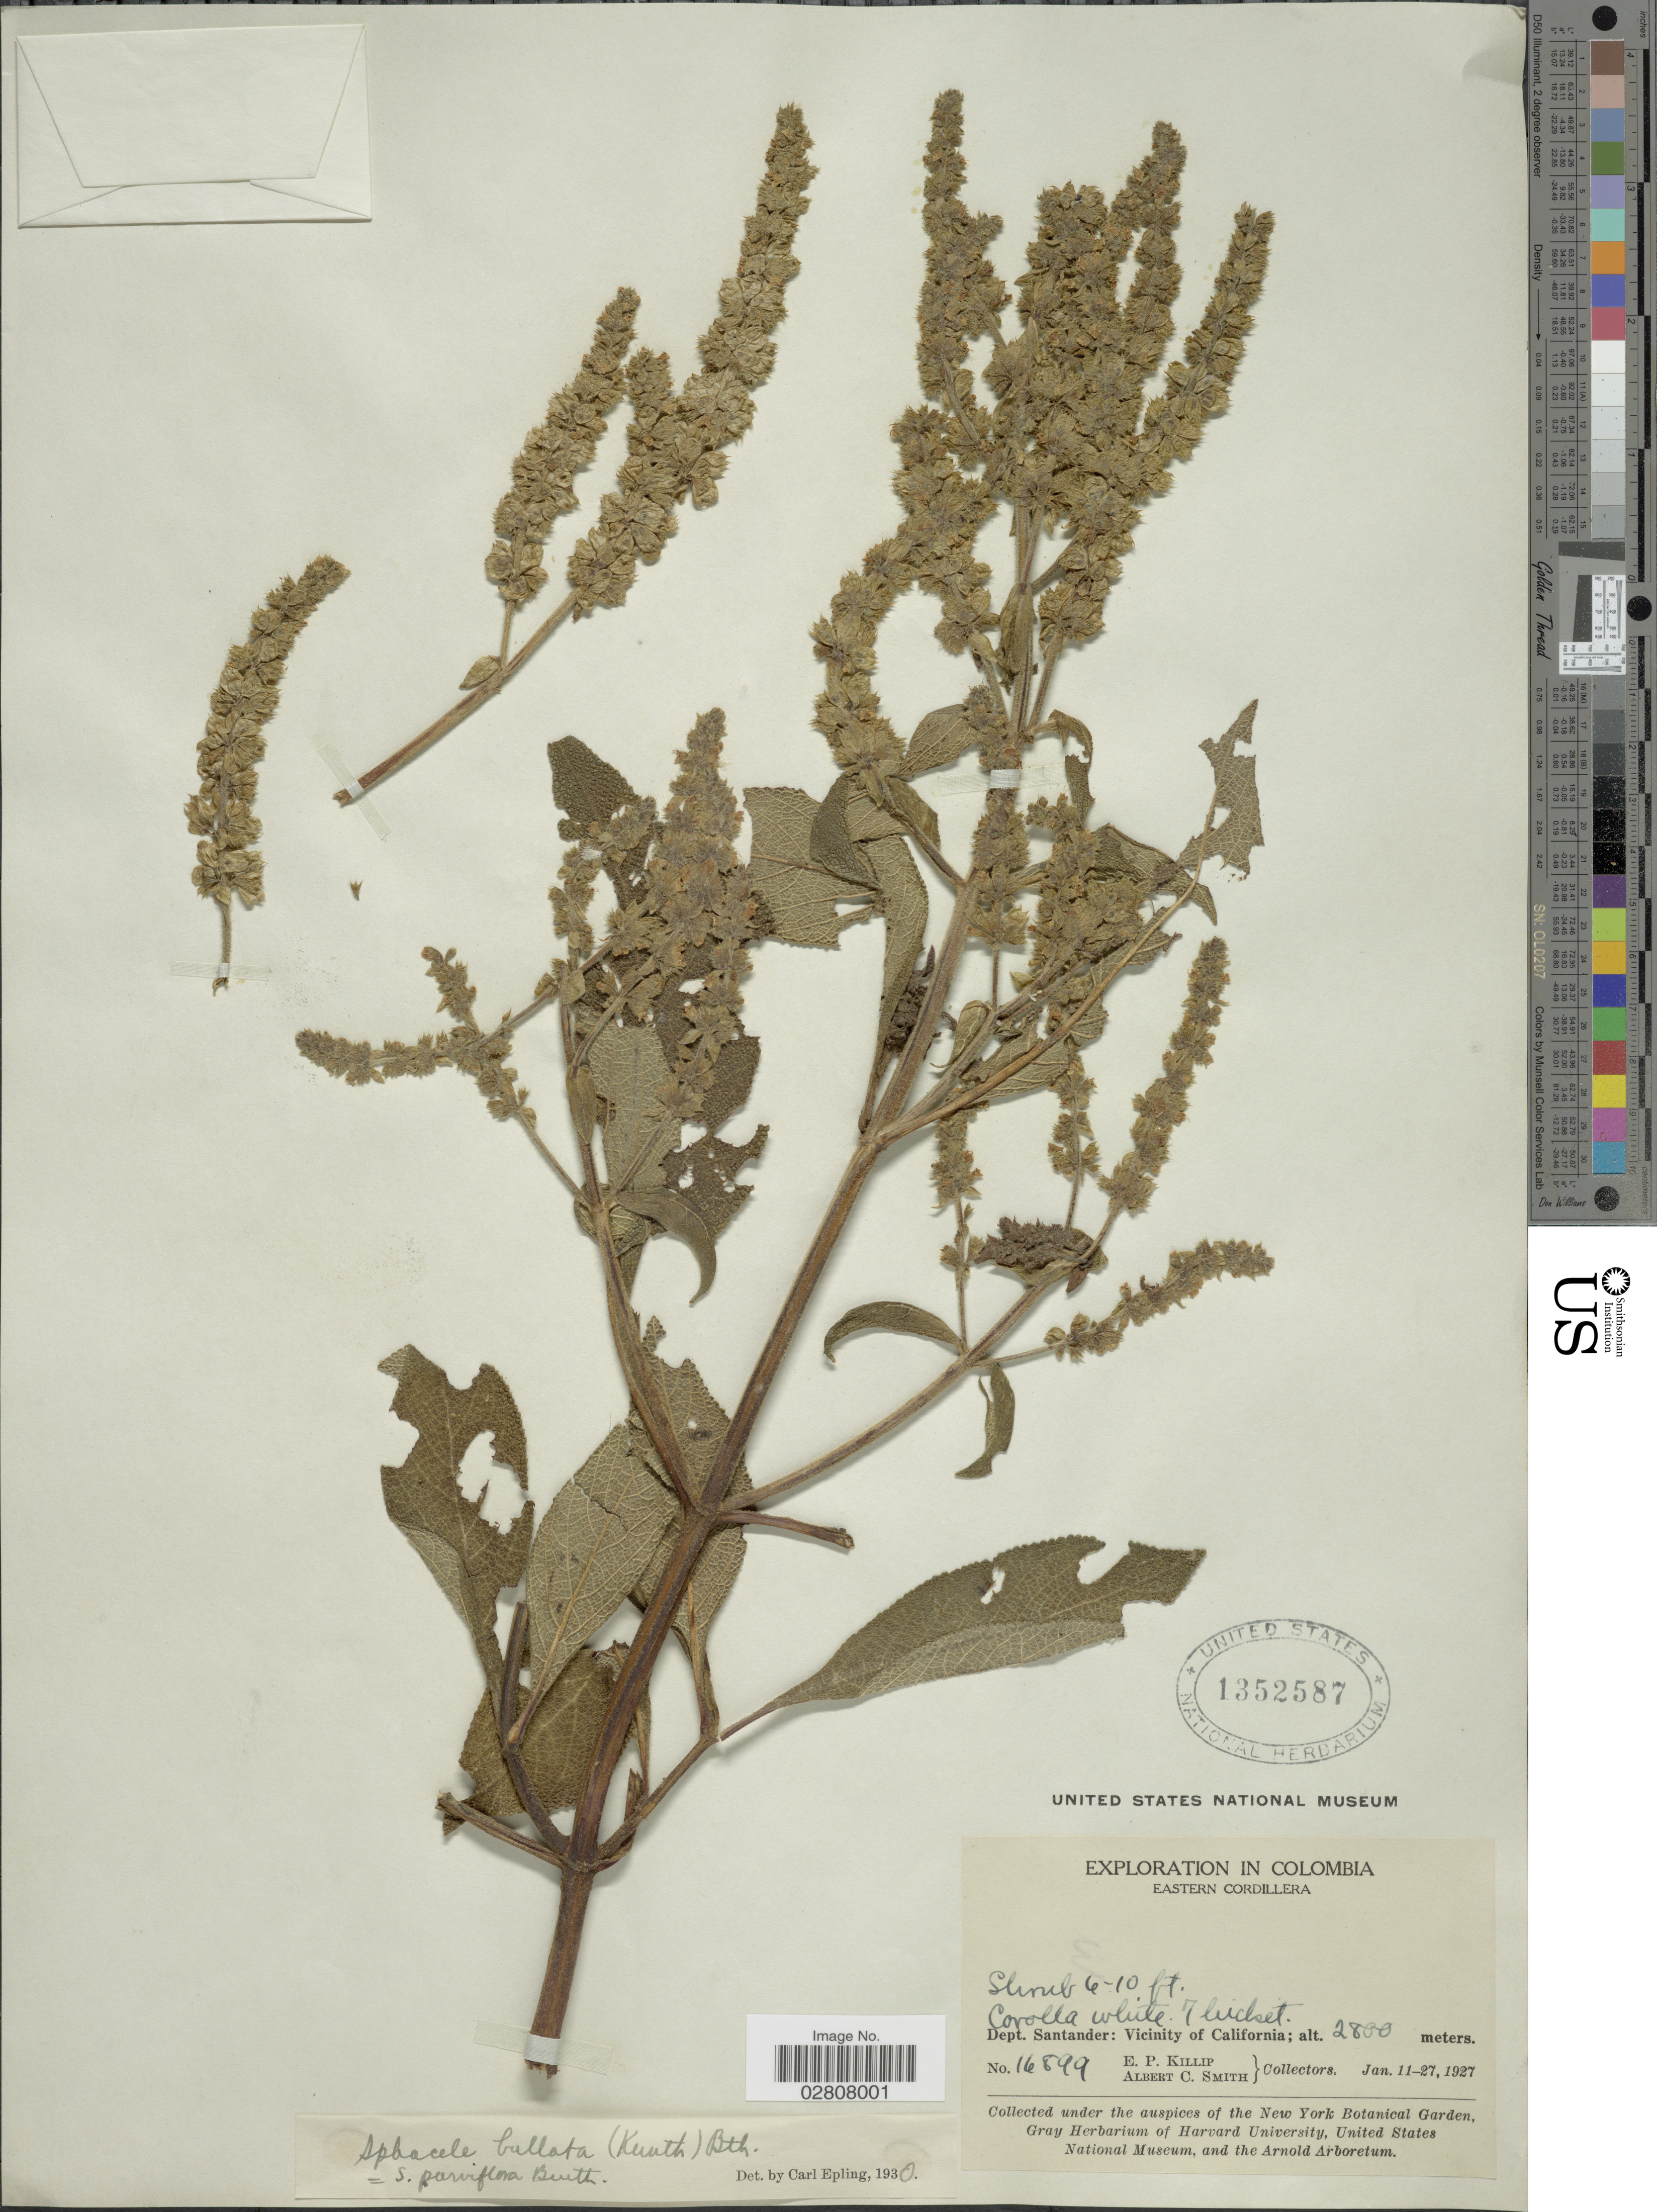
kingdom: Plantae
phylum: Tracheophyta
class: Magnoliopsida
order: Lamiales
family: Lamiaceae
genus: Lepechinia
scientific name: Lepechinia bullata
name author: (Kunth) Epling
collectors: E. P. Killip & A. C. Smith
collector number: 16899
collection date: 1927-01-11/1927-01-27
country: Colombia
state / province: Santander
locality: Eastern Cordillera. Dept. Santander: Vicinity of California.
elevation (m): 2800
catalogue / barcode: US 1352587